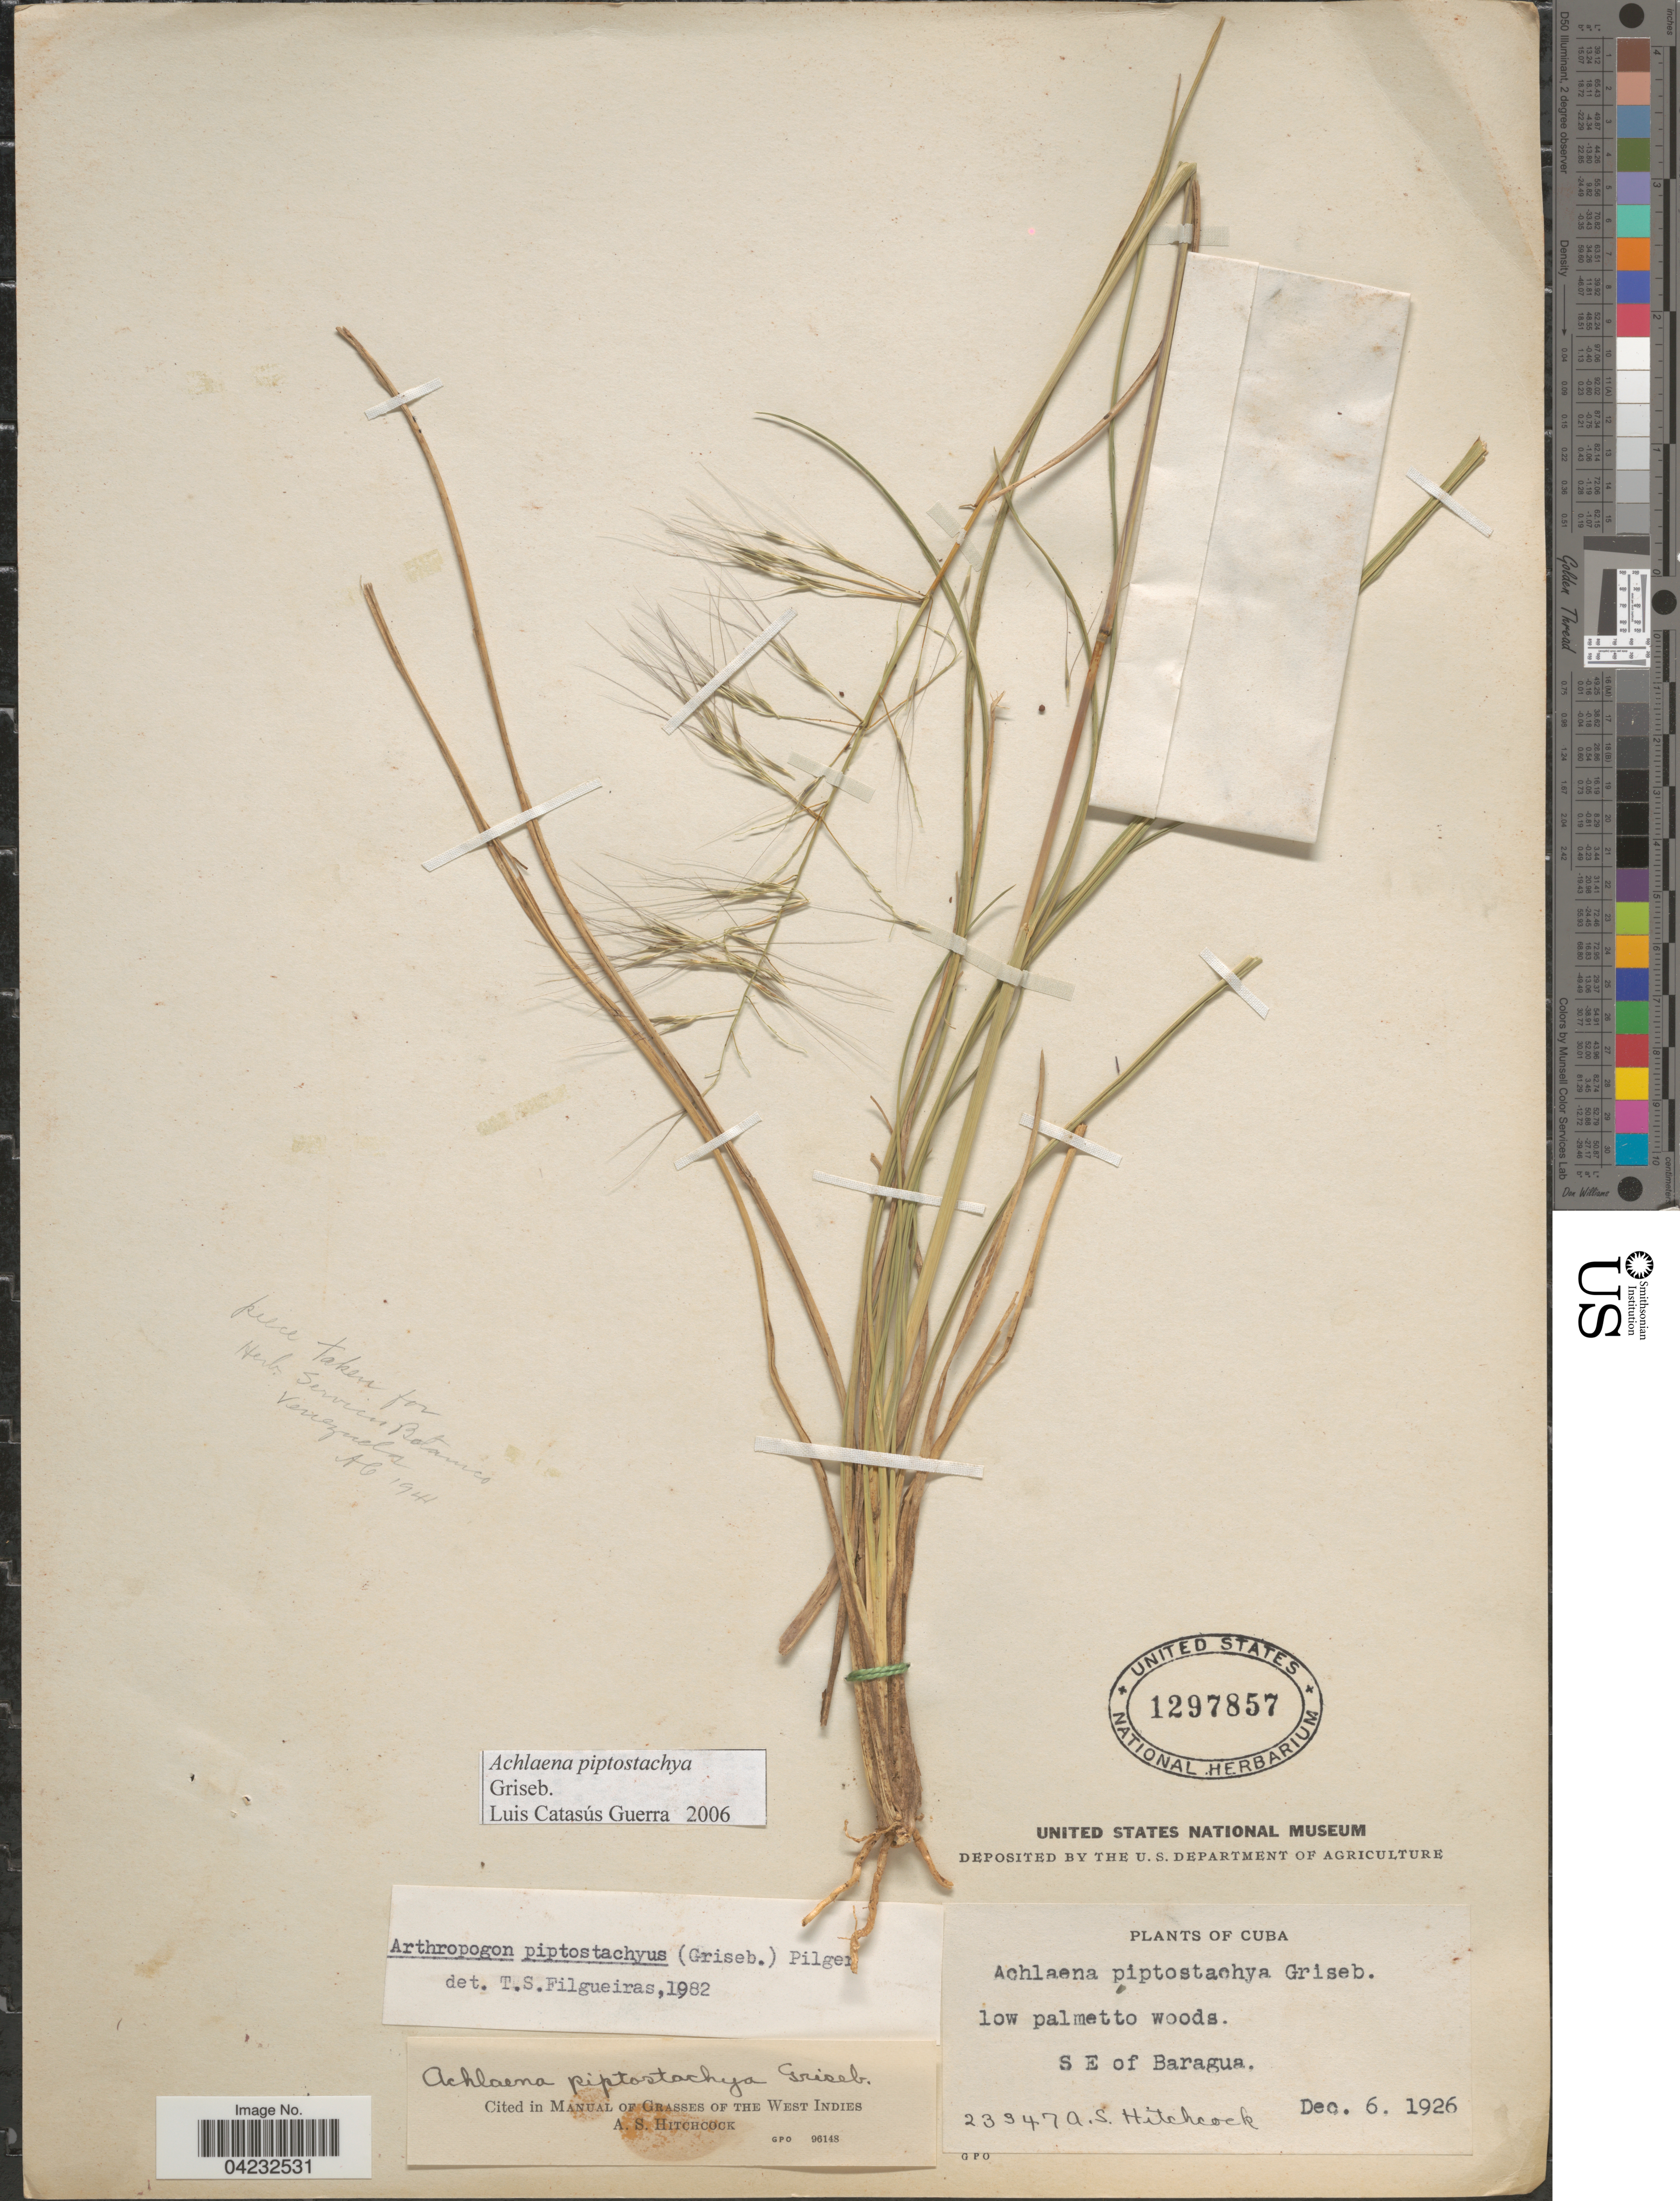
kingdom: Plantae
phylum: Tracheophyta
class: Liliopsida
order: Poales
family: Poaceae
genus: Achlaena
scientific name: Achlaena piptostachya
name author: Griseb.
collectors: A. S. Hitchcock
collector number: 23347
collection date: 1926-12-06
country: Cuba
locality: Low palmetto woods. S E of Baragua.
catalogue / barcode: US 1297857